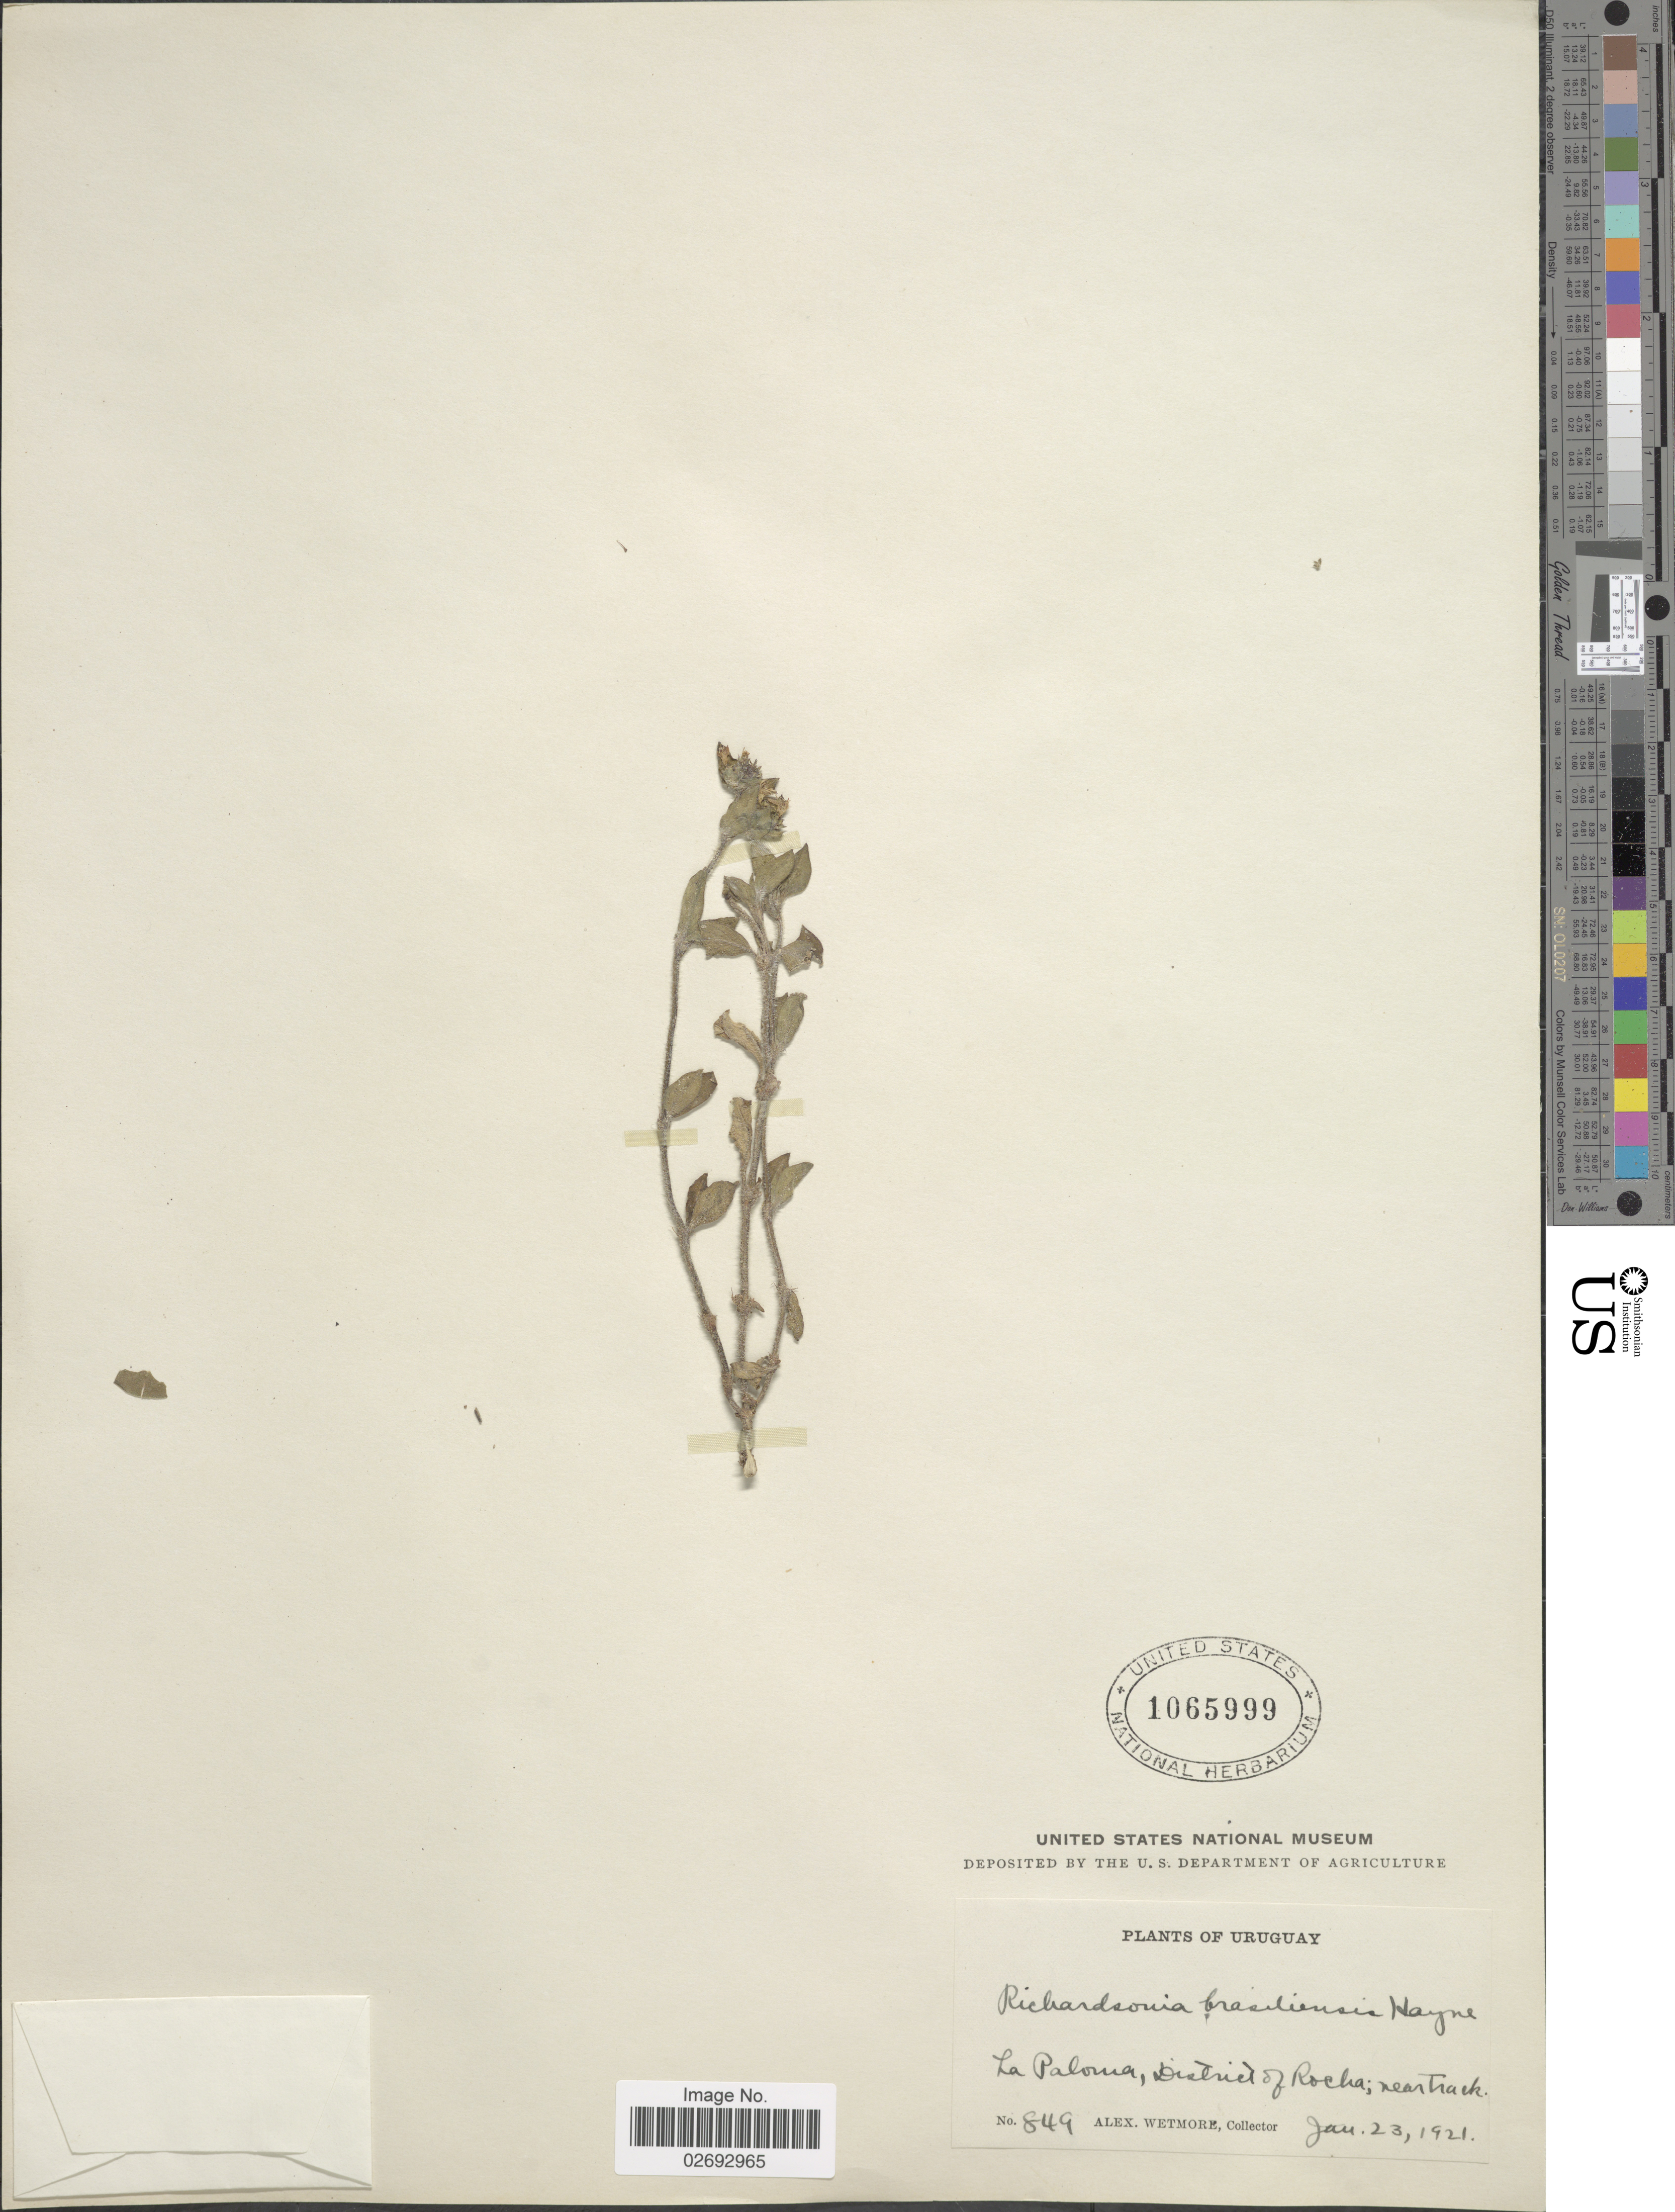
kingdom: Plantae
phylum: Tracheophyta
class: Magnoliopsida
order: Gentianales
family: Rubiaceae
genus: Richardia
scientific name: Richardia brasiliensis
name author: Gomes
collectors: A. Wetmore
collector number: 849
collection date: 1921-01-23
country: Uruguay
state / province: Rocha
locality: La Paloma, near track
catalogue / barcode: US 1065999